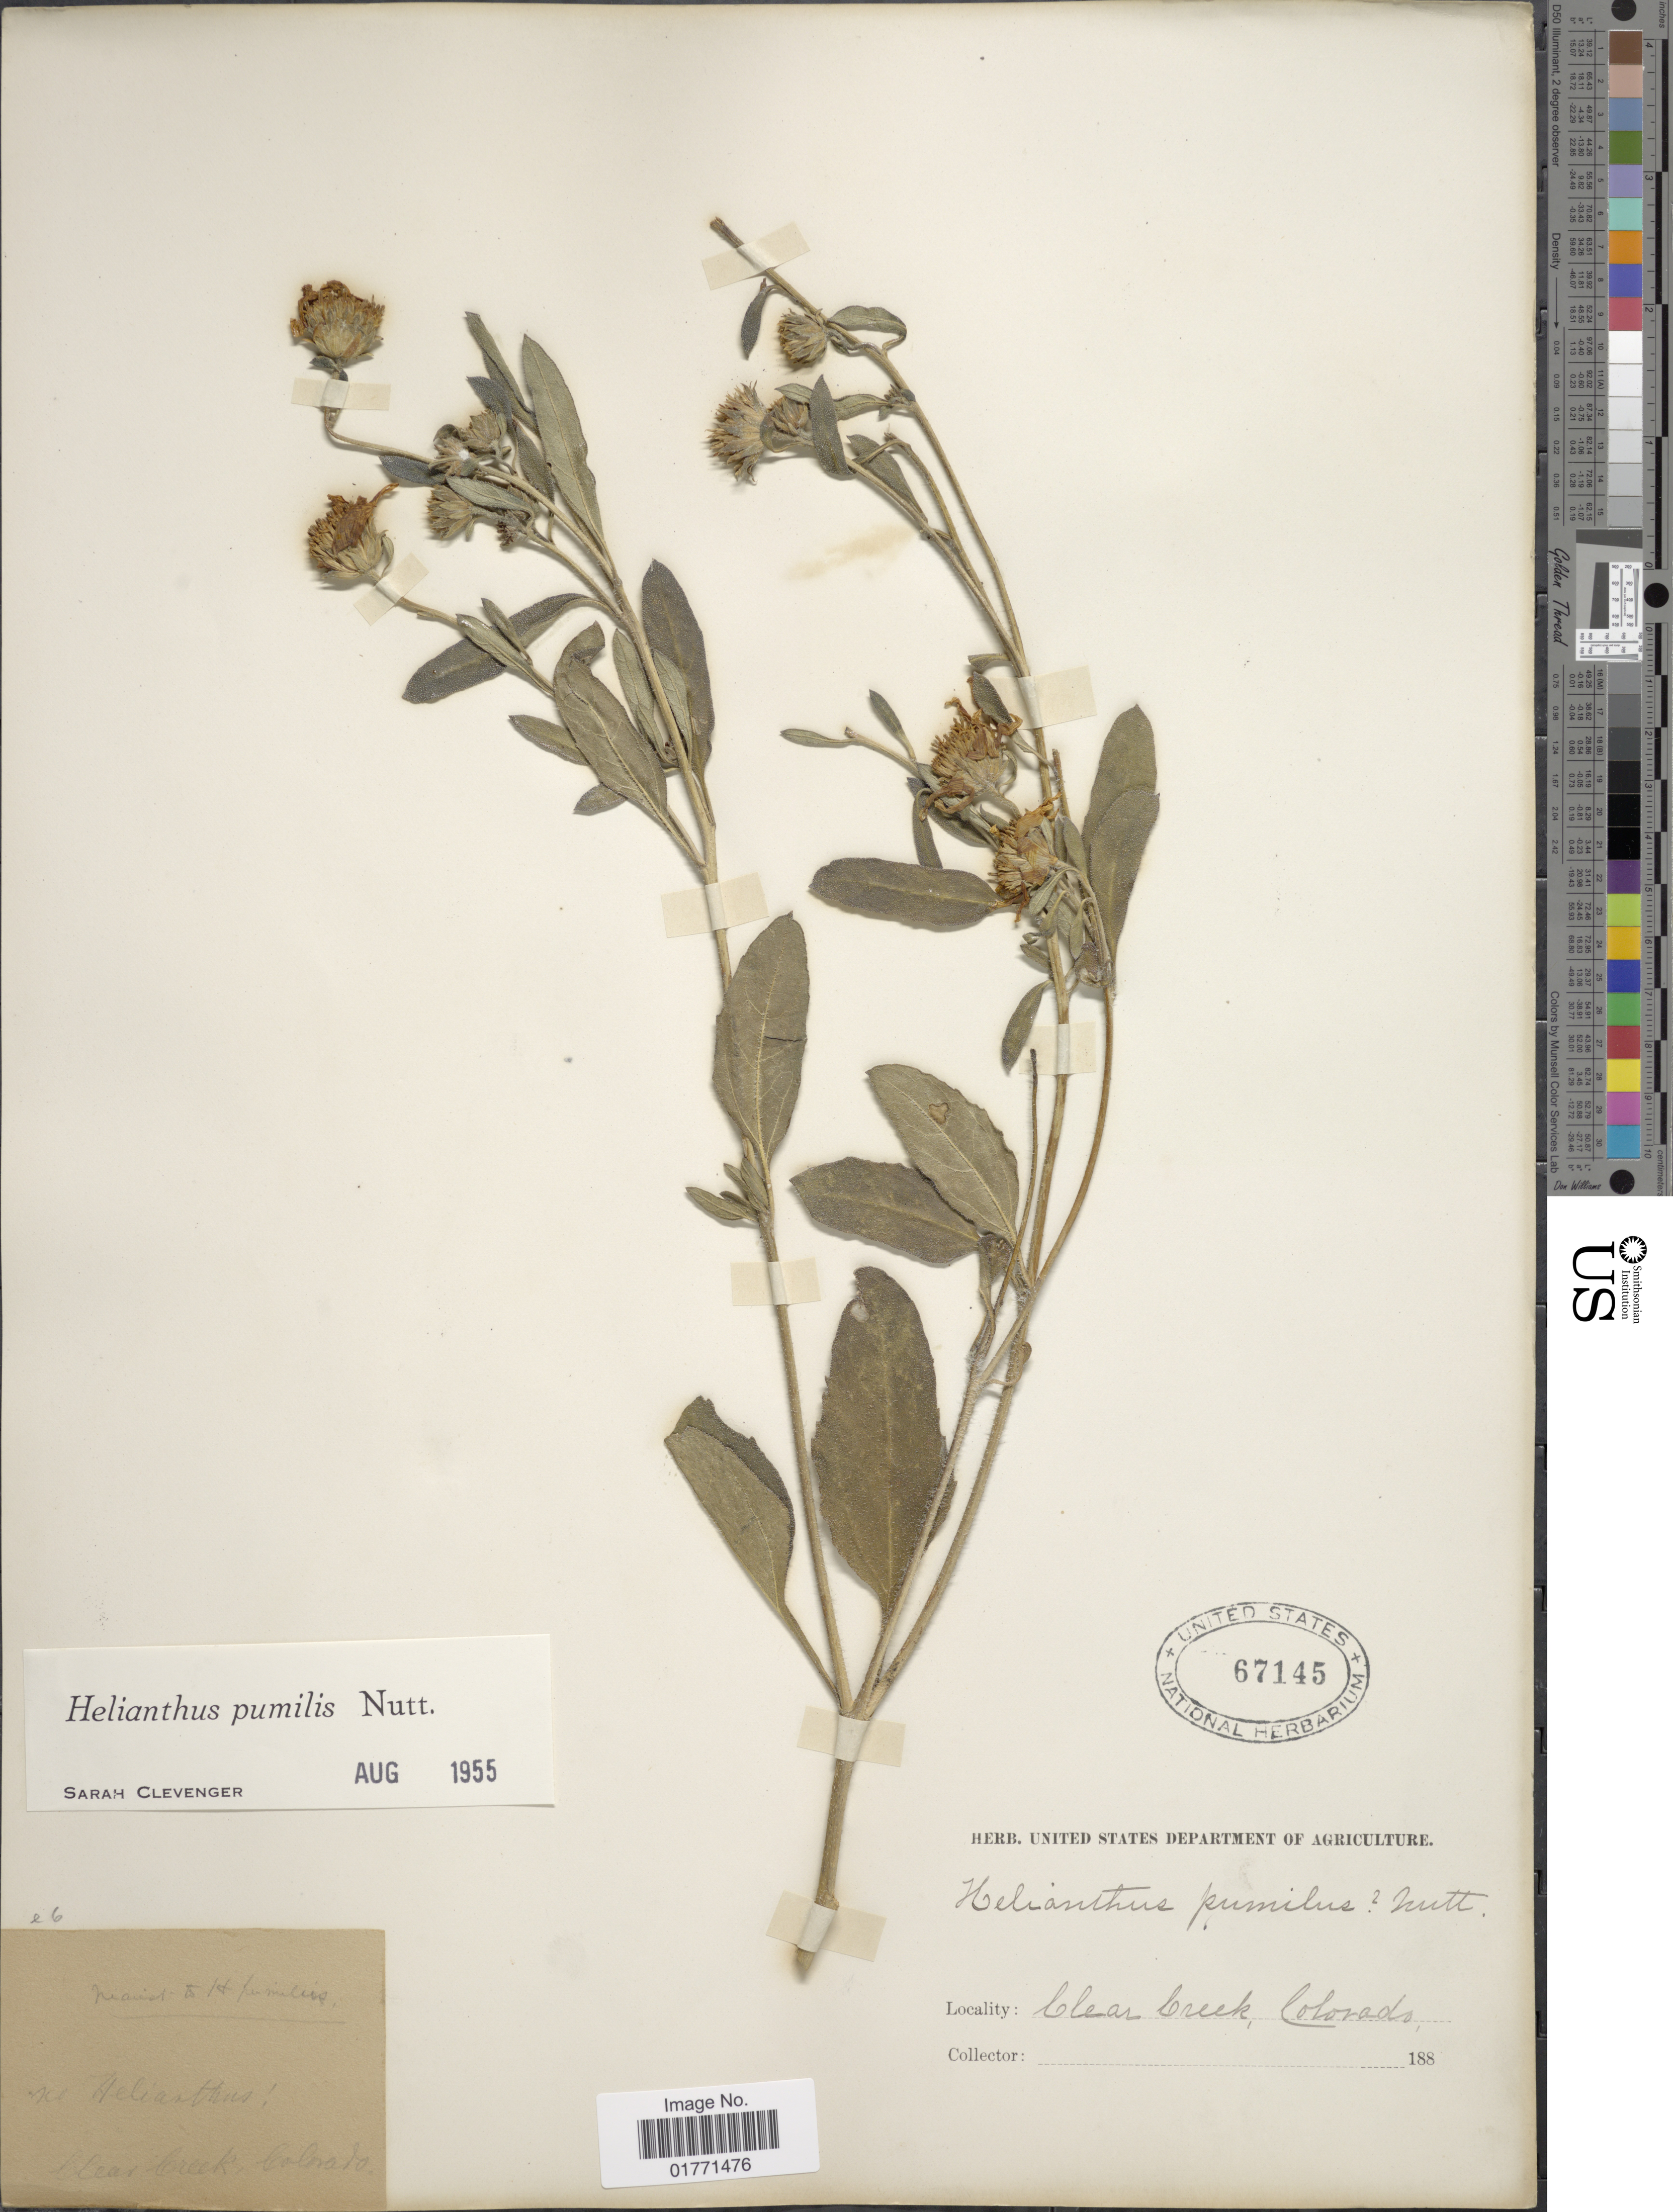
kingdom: Plantae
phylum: Tracheophyta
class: Magnoliopsida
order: Asterales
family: Asteraceae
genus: Helianthus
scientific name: Helianthus pumilis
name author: Nutt.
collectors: United States Department of Agriculture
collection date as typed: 188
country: United States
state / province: Colorado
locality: Clear Creek, Colorado.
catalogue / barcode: US 67145